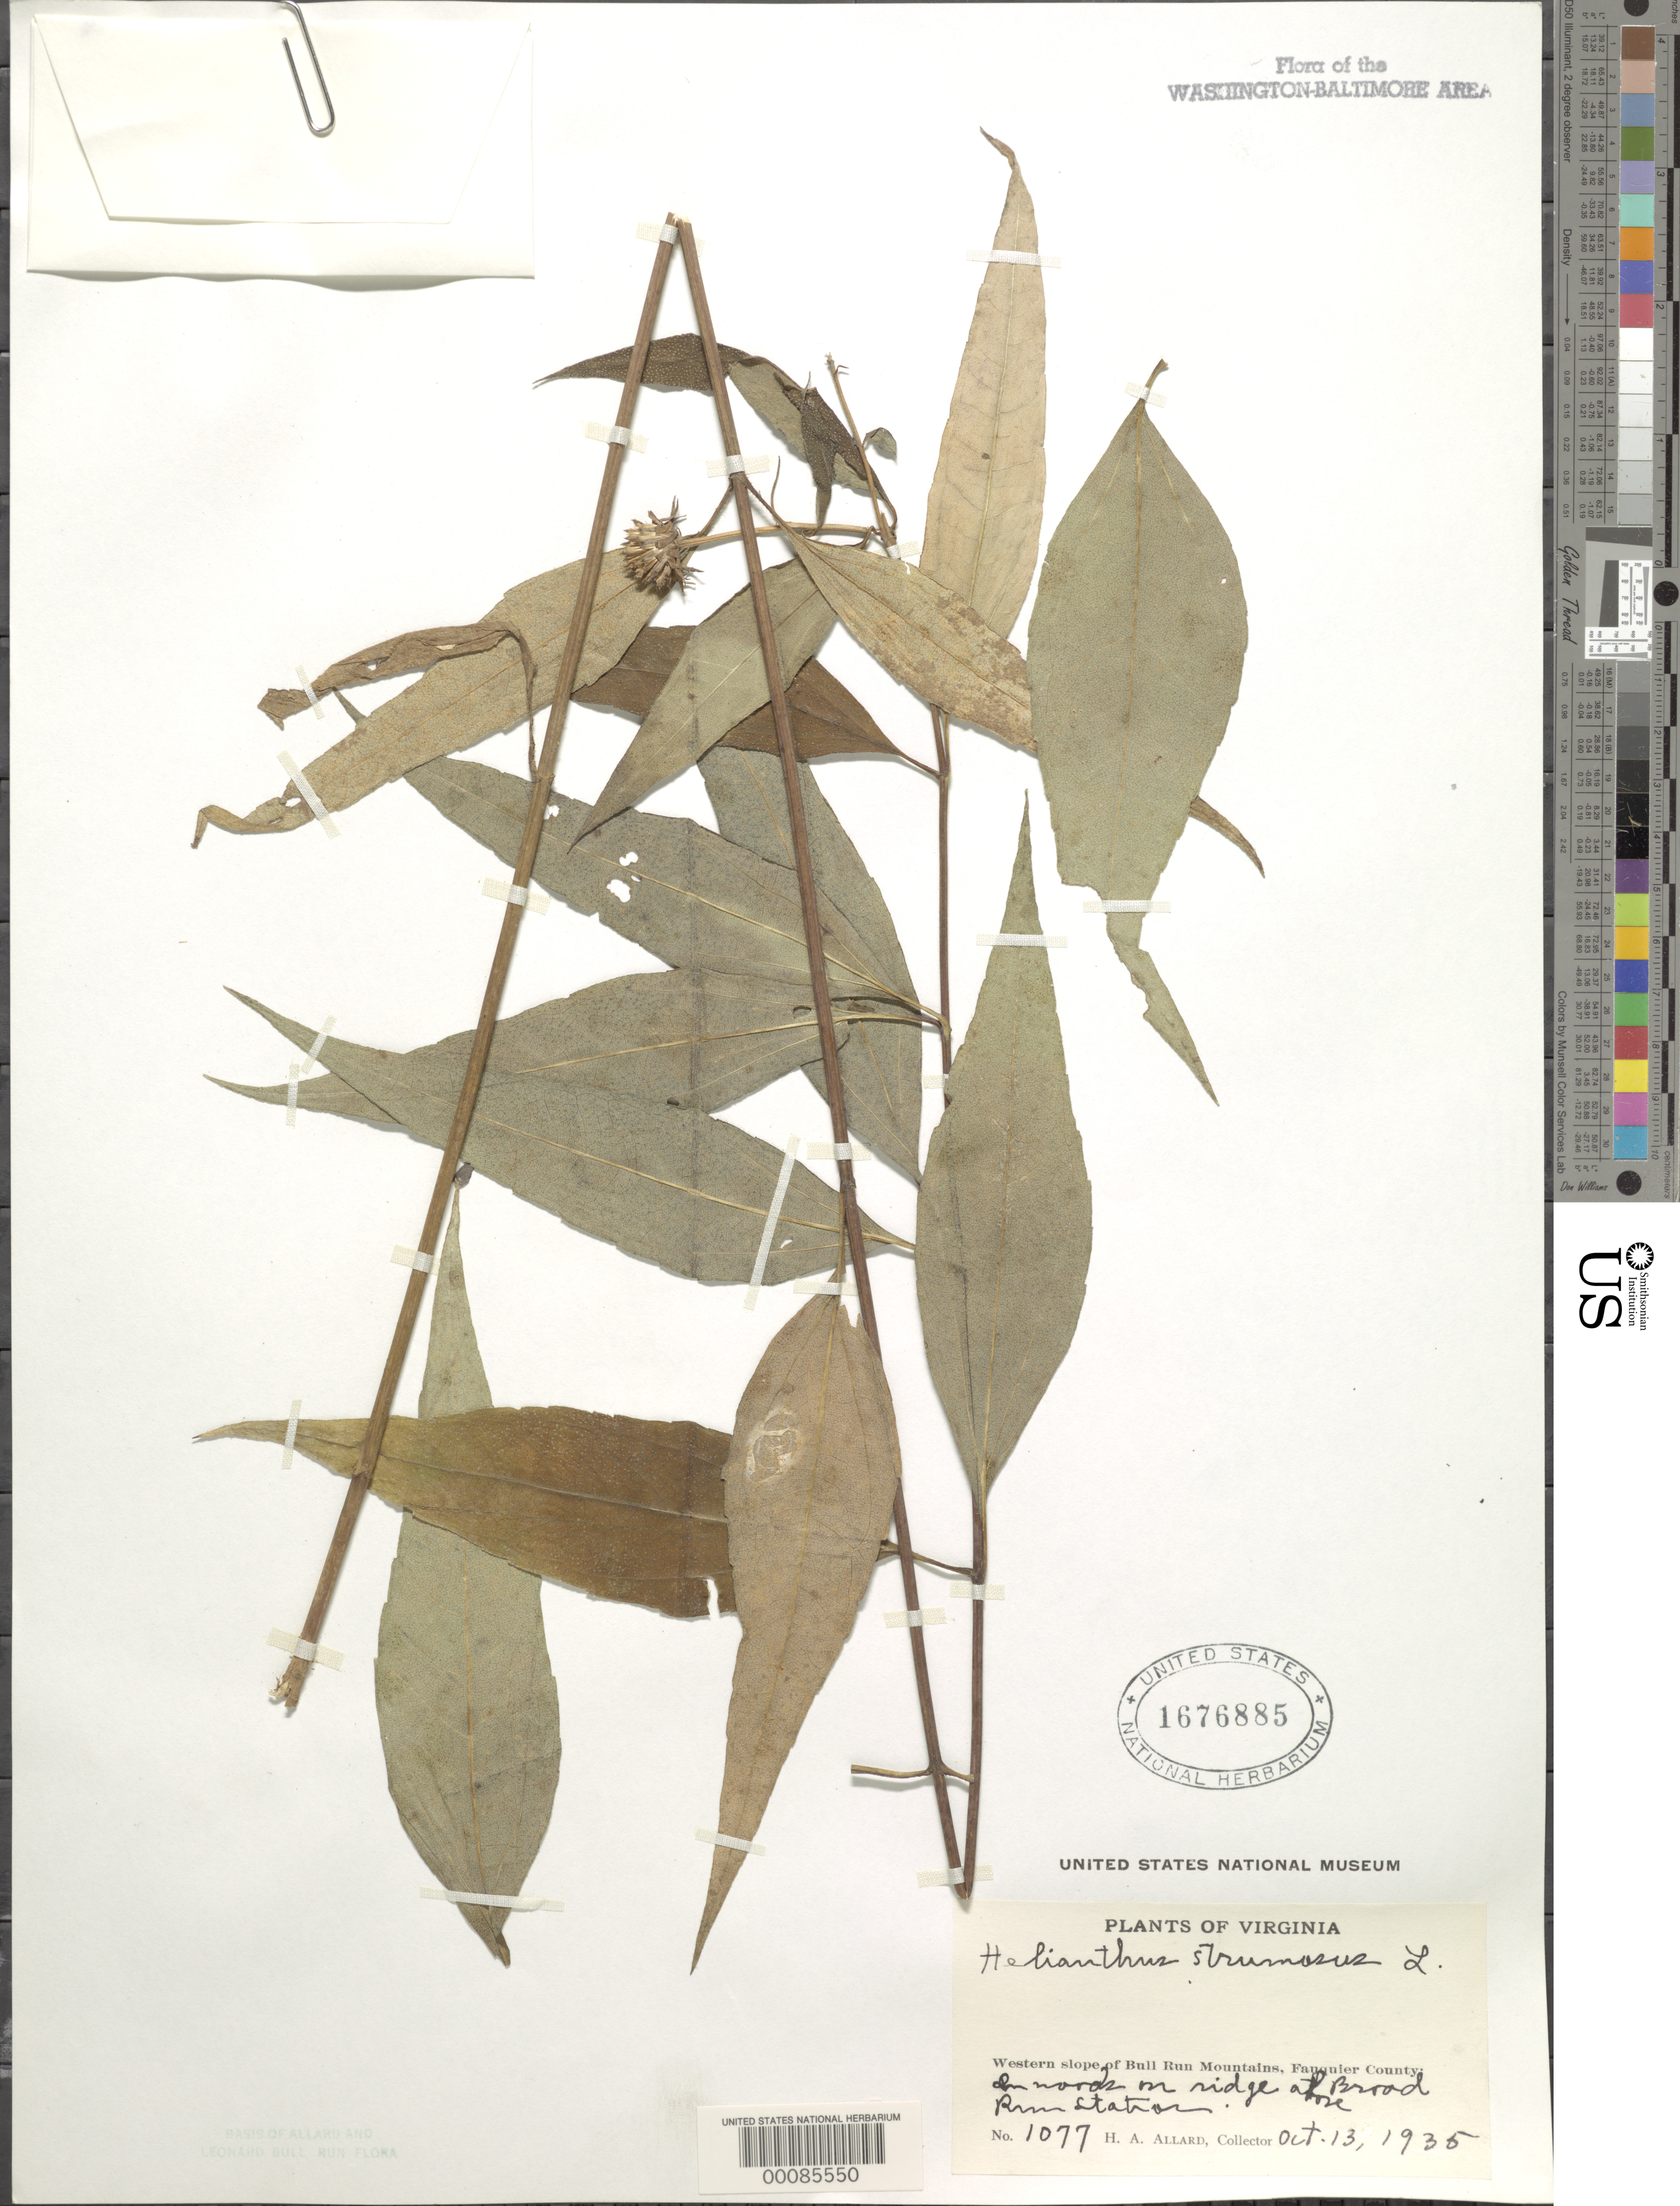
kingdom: Plantae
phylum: Tracheophyta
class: Magnoliopsida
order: Asterales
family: Asteraceae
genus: Helianthus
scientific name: Helianthus strumosus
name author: L.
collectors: H. A. Allard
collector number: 1077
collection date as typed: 03 Oct 1935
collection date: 1935-10-03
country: United States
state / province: Virginia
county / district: Fauquier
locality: Above Broad Run Station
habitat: Woods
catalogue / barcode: US 1676885